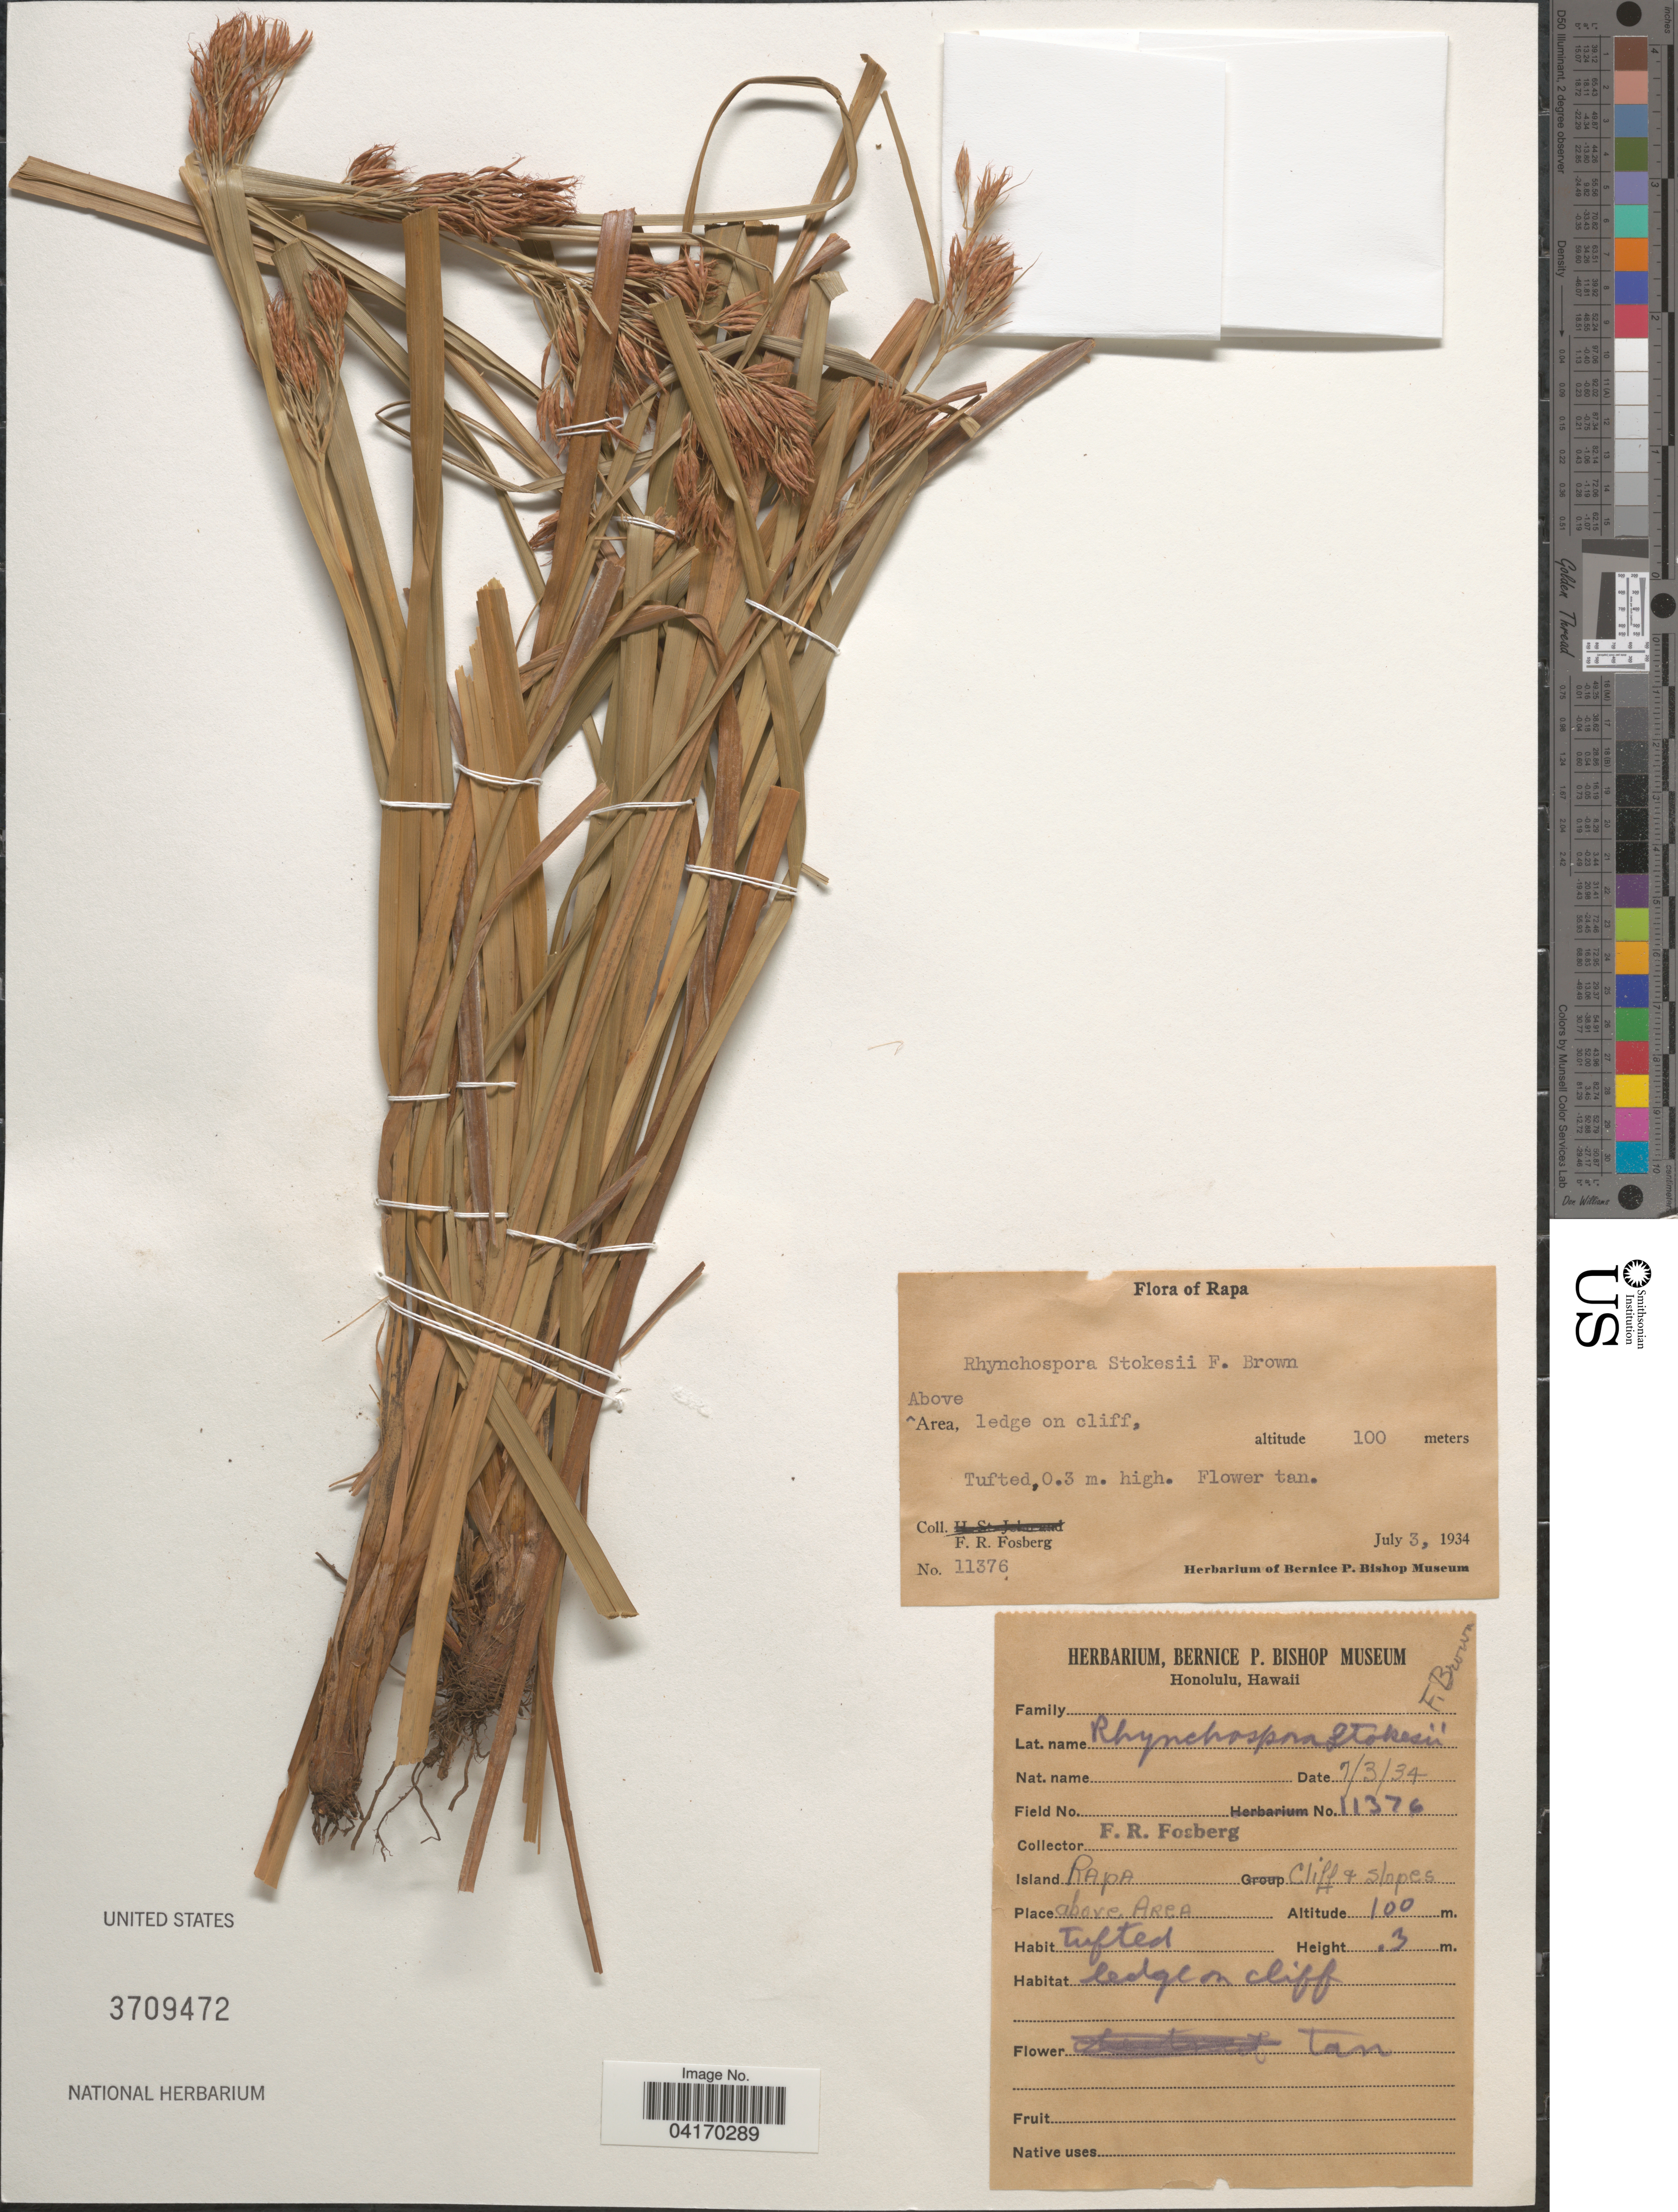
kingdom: Plantae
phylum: Tracheophyta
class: Liliopsida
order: Poales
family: Cyperaceae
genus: Rhynchospora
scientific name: Rhynchospora corymbosa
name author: (L.) Britton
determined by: Strong, Mark T., (BOT), Smithsonian Institution - National Museum of Natural History (UNITED STATES)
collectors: F. R. Fosberg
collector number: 11376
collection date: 1934-07-03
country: French Polynesia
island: Rapa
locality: Island Rapa. Place above area.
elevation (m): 100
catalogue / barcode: US 3709472